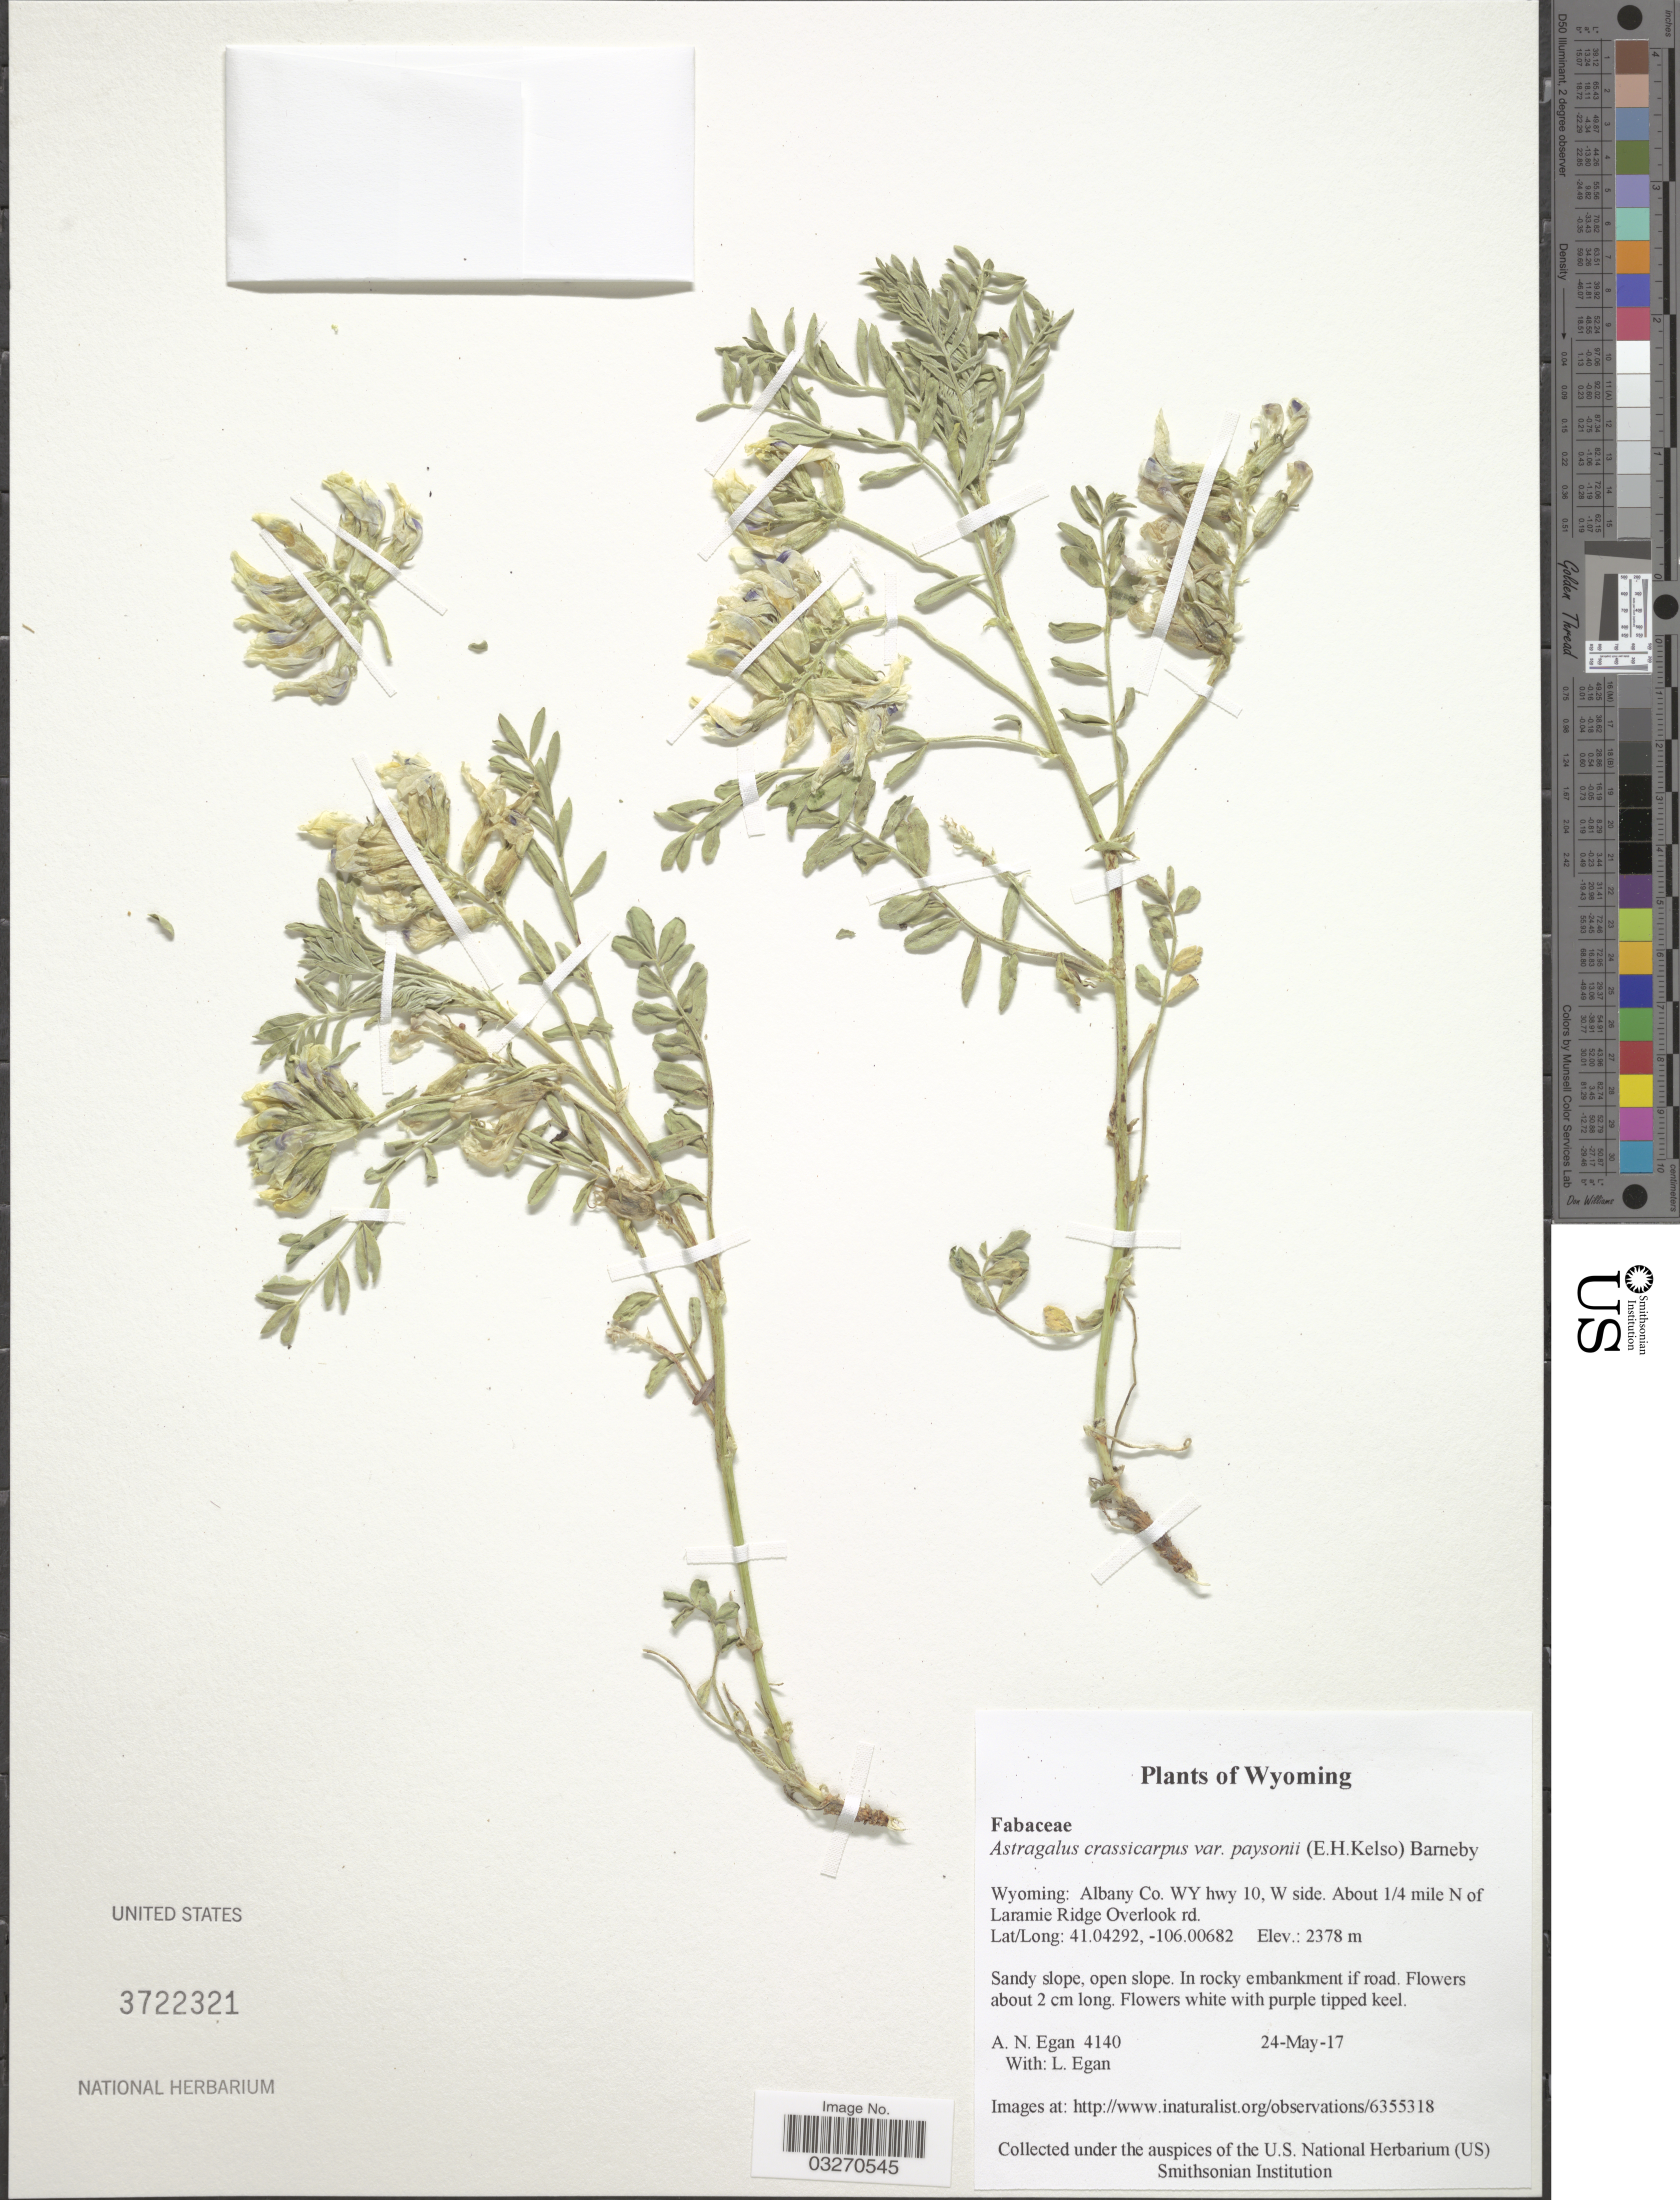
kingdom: Plantae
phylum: Tracheophyta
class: Magnoliopsida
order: Fabales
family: Fabaceae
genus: Astragalus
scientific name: Astragalus crassicarpus var. paysonii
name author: (E.H. Kelso) Barneby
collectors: A. N. Egan & L. Egan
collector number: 4140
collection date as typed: Transcribed d/m/y: 24/5/17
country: United States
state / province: Wyoming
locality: Albany Co. WY hwy 10, W side. About 1/4 mile N of Laramie Ridge Overlook rd.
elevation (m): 2378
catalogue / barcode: US 3722321